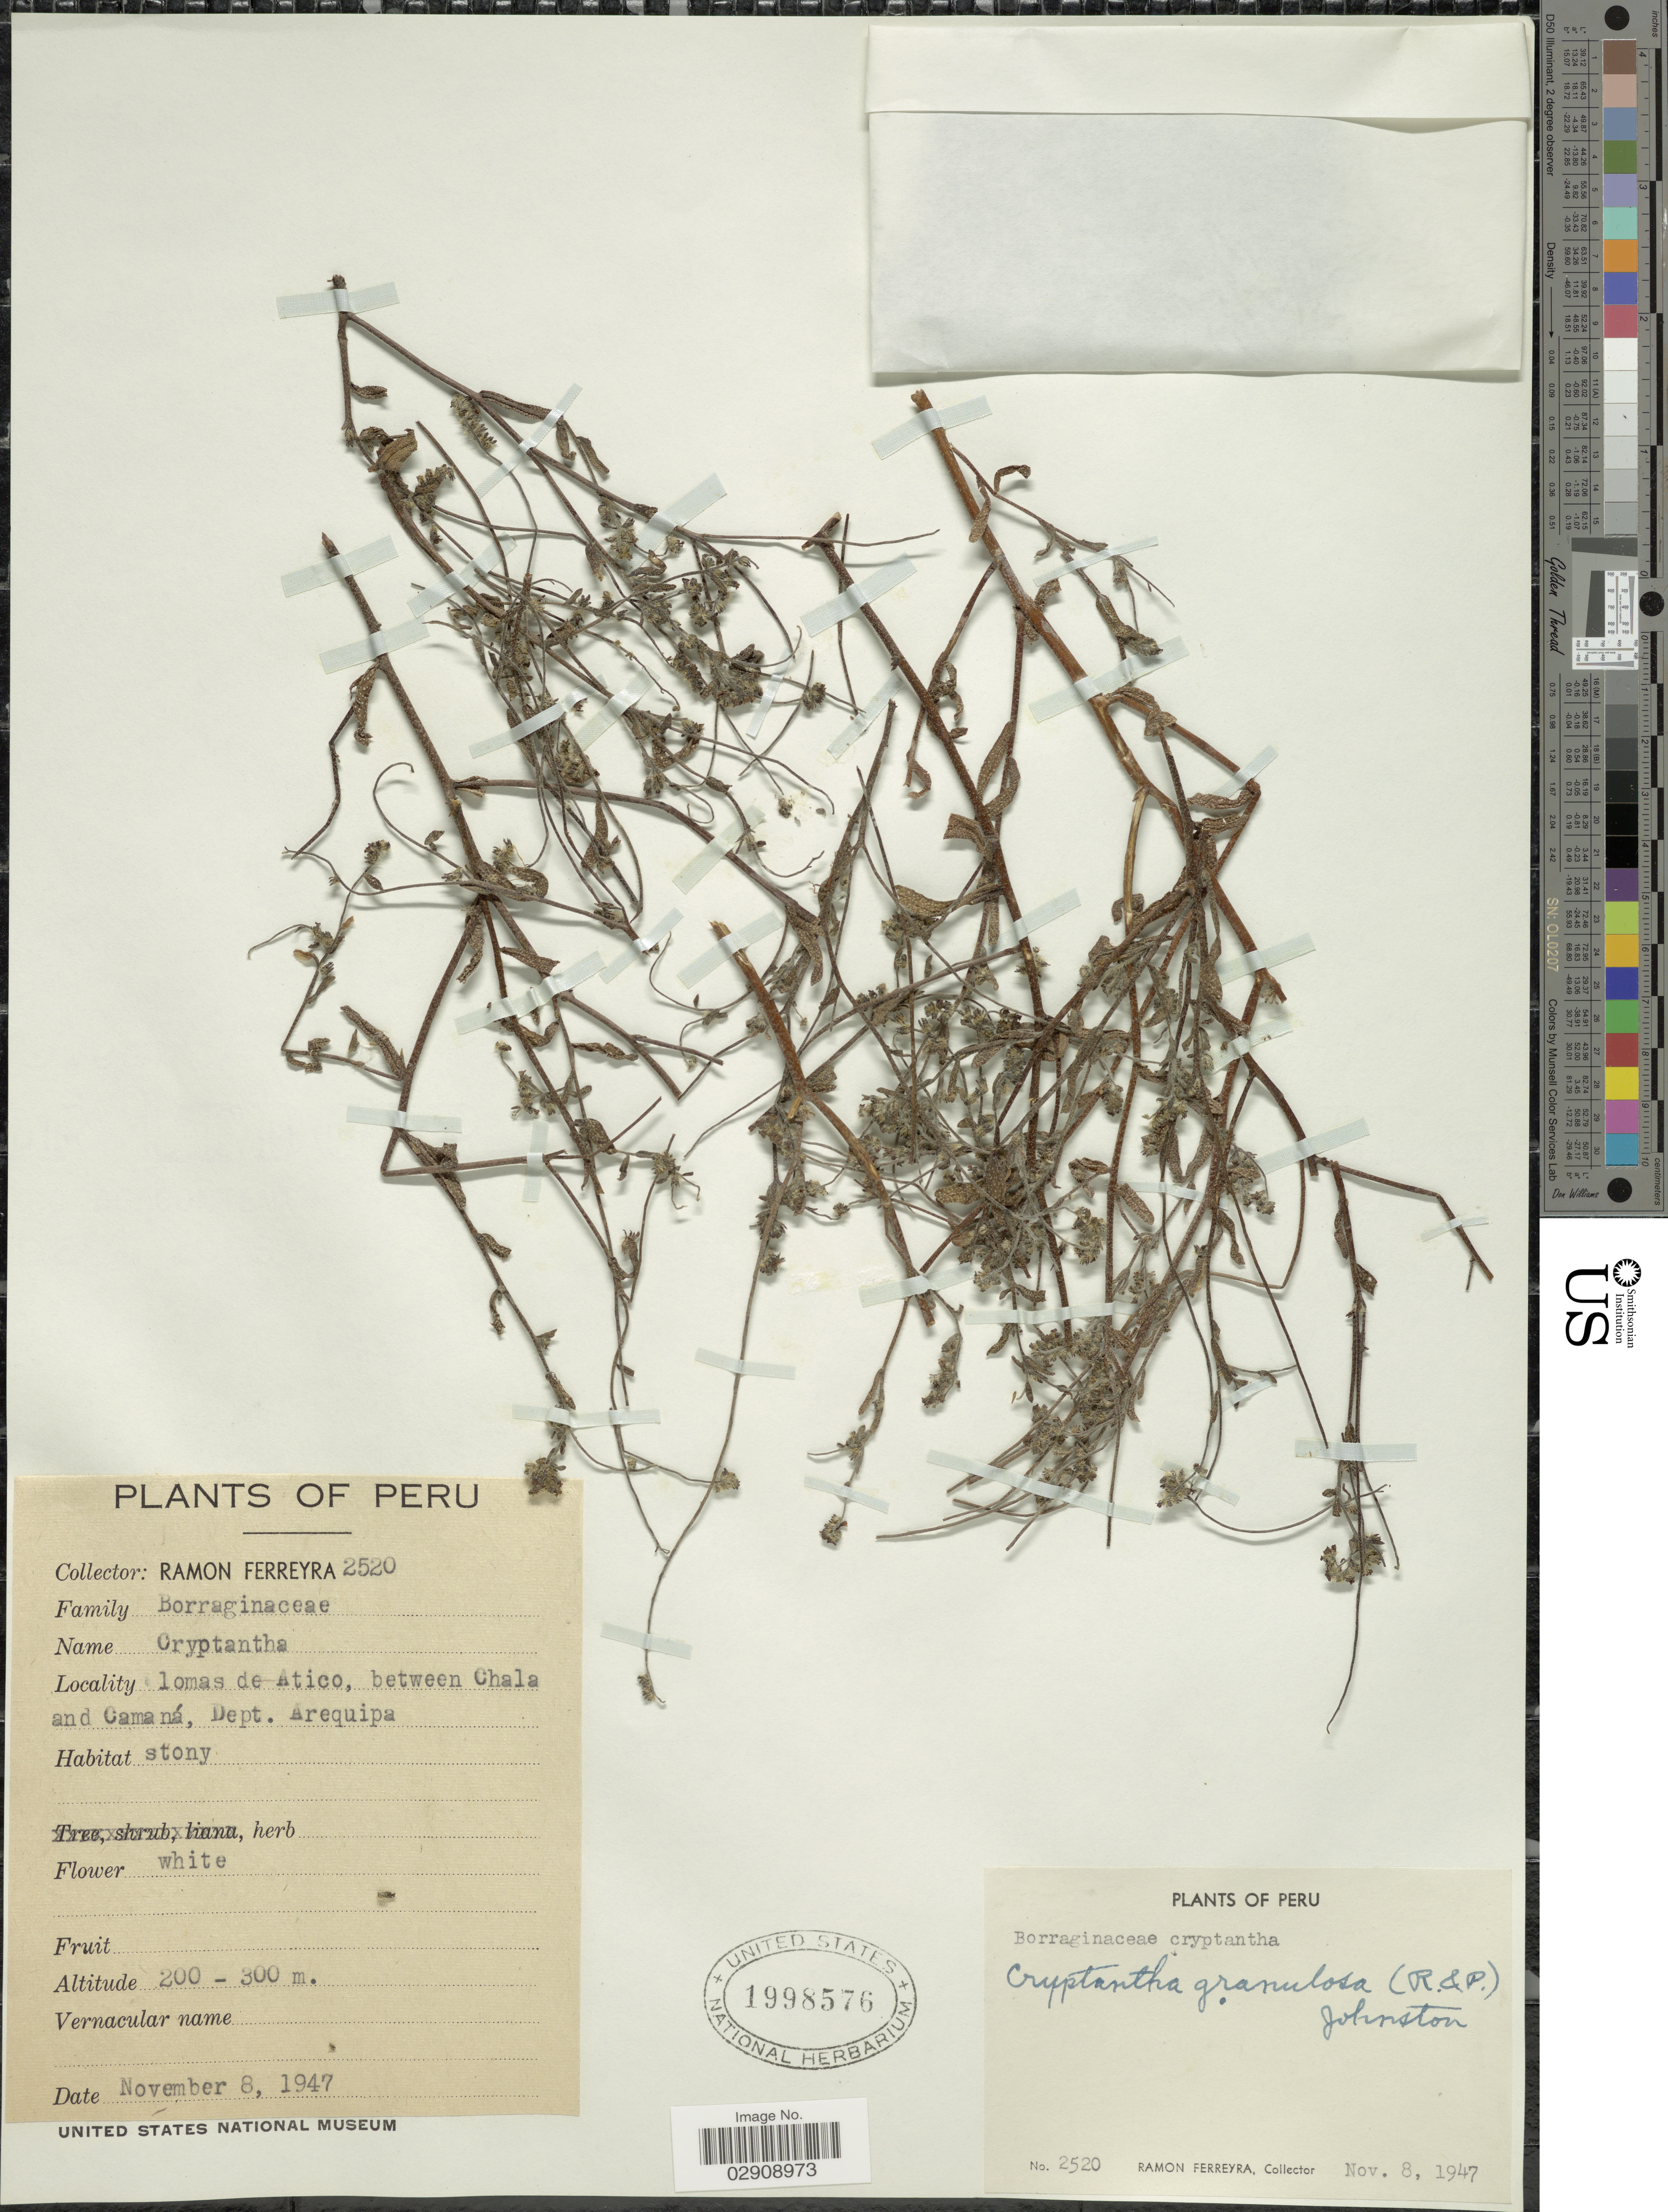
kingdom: Plantae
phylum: Tracheophyta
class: Magnoliopsida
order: Boraginales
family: Boraginaceae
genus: Cryptantha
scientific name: Cryptantha granulosa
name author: (Ruiz & Pav.) I.M. Johnst.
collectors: R. A. Ferreyra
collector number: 2520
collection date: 1947-11-08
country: Peru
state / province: Arequipa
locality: Lomas de Atico, between Chala and Camaná, Dept. Arequipa. Peru.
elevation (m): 200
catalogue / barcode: US 1998576